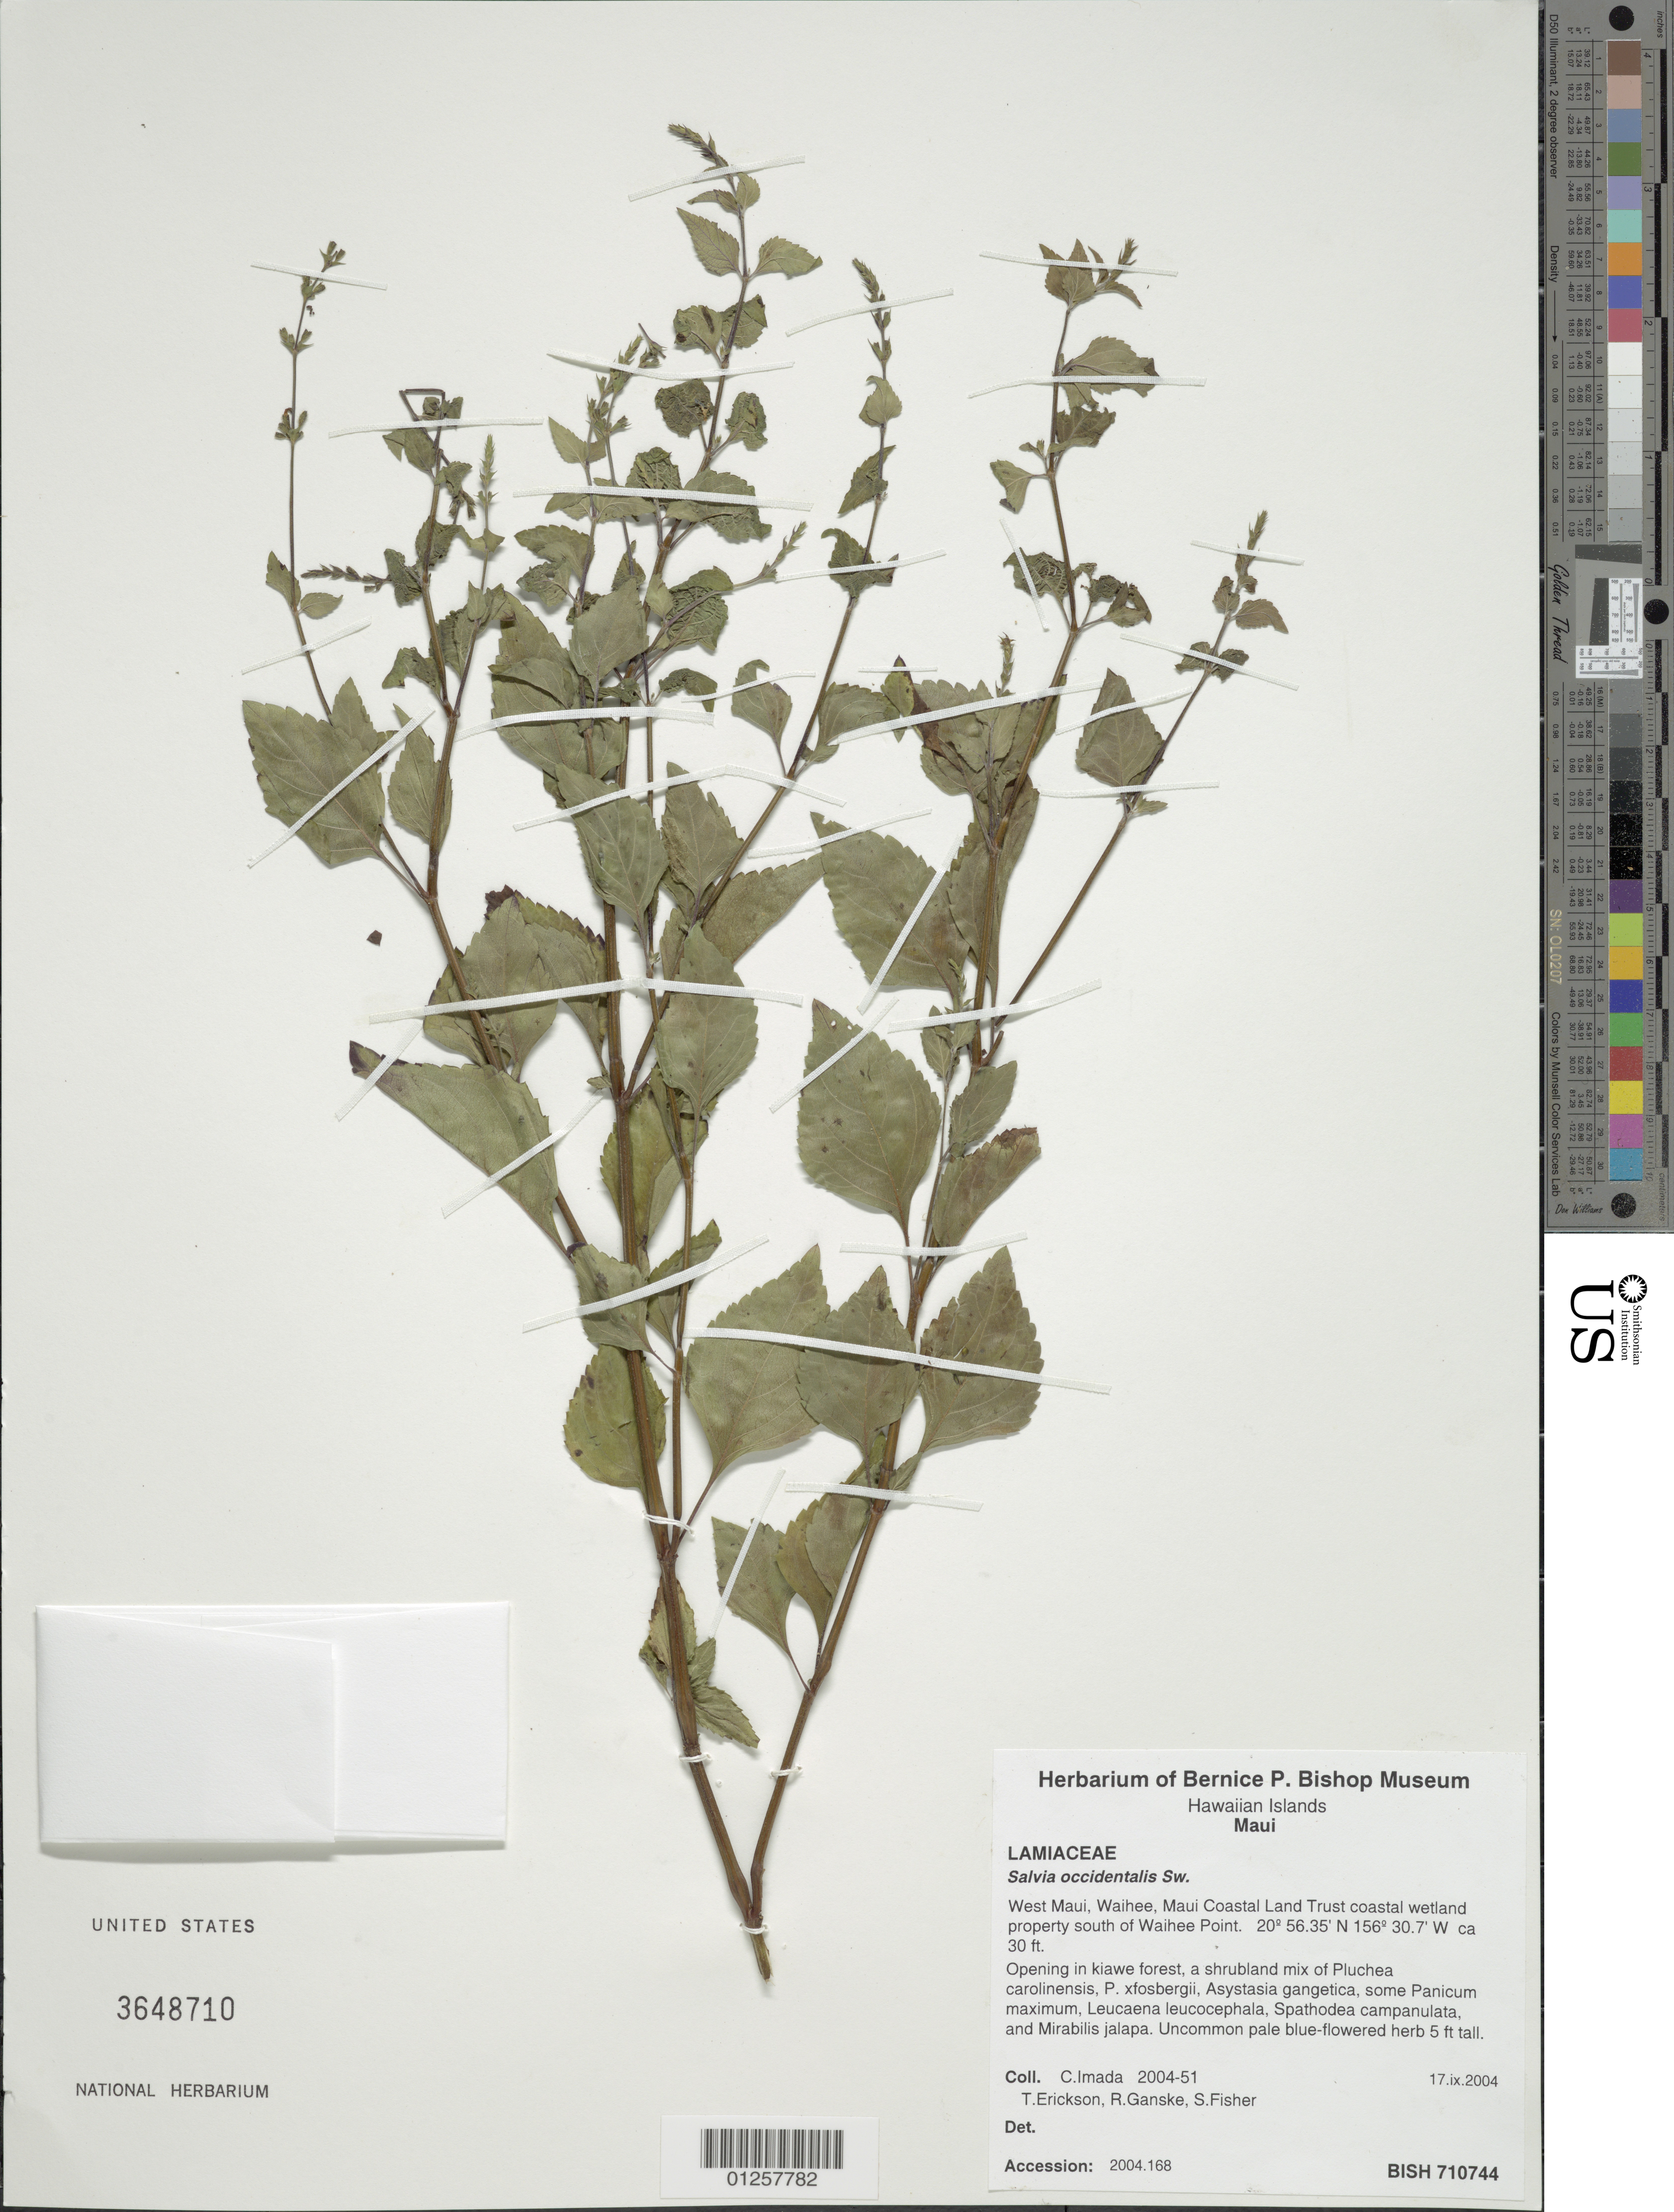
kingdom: Plantae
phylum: Tracheophyta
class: Magnoliopsida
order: Lamiales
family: Lamiaceae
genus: Salvia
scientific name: Salvia occidentalis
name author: Sw.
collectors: C. Imada, T. Erickson, R. Ganske & S. Fisher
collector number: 2004-51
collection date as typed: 17.ix.2004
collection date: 2004-09-17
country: United States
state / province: Hawaii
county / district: Maui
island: Maui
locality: West Maui, Waihee, Maui Coastal Land Trust coastal wetland property south of Waihee Point.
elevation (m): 9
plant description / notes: Accession: 2004.168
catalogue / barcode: US 3648710